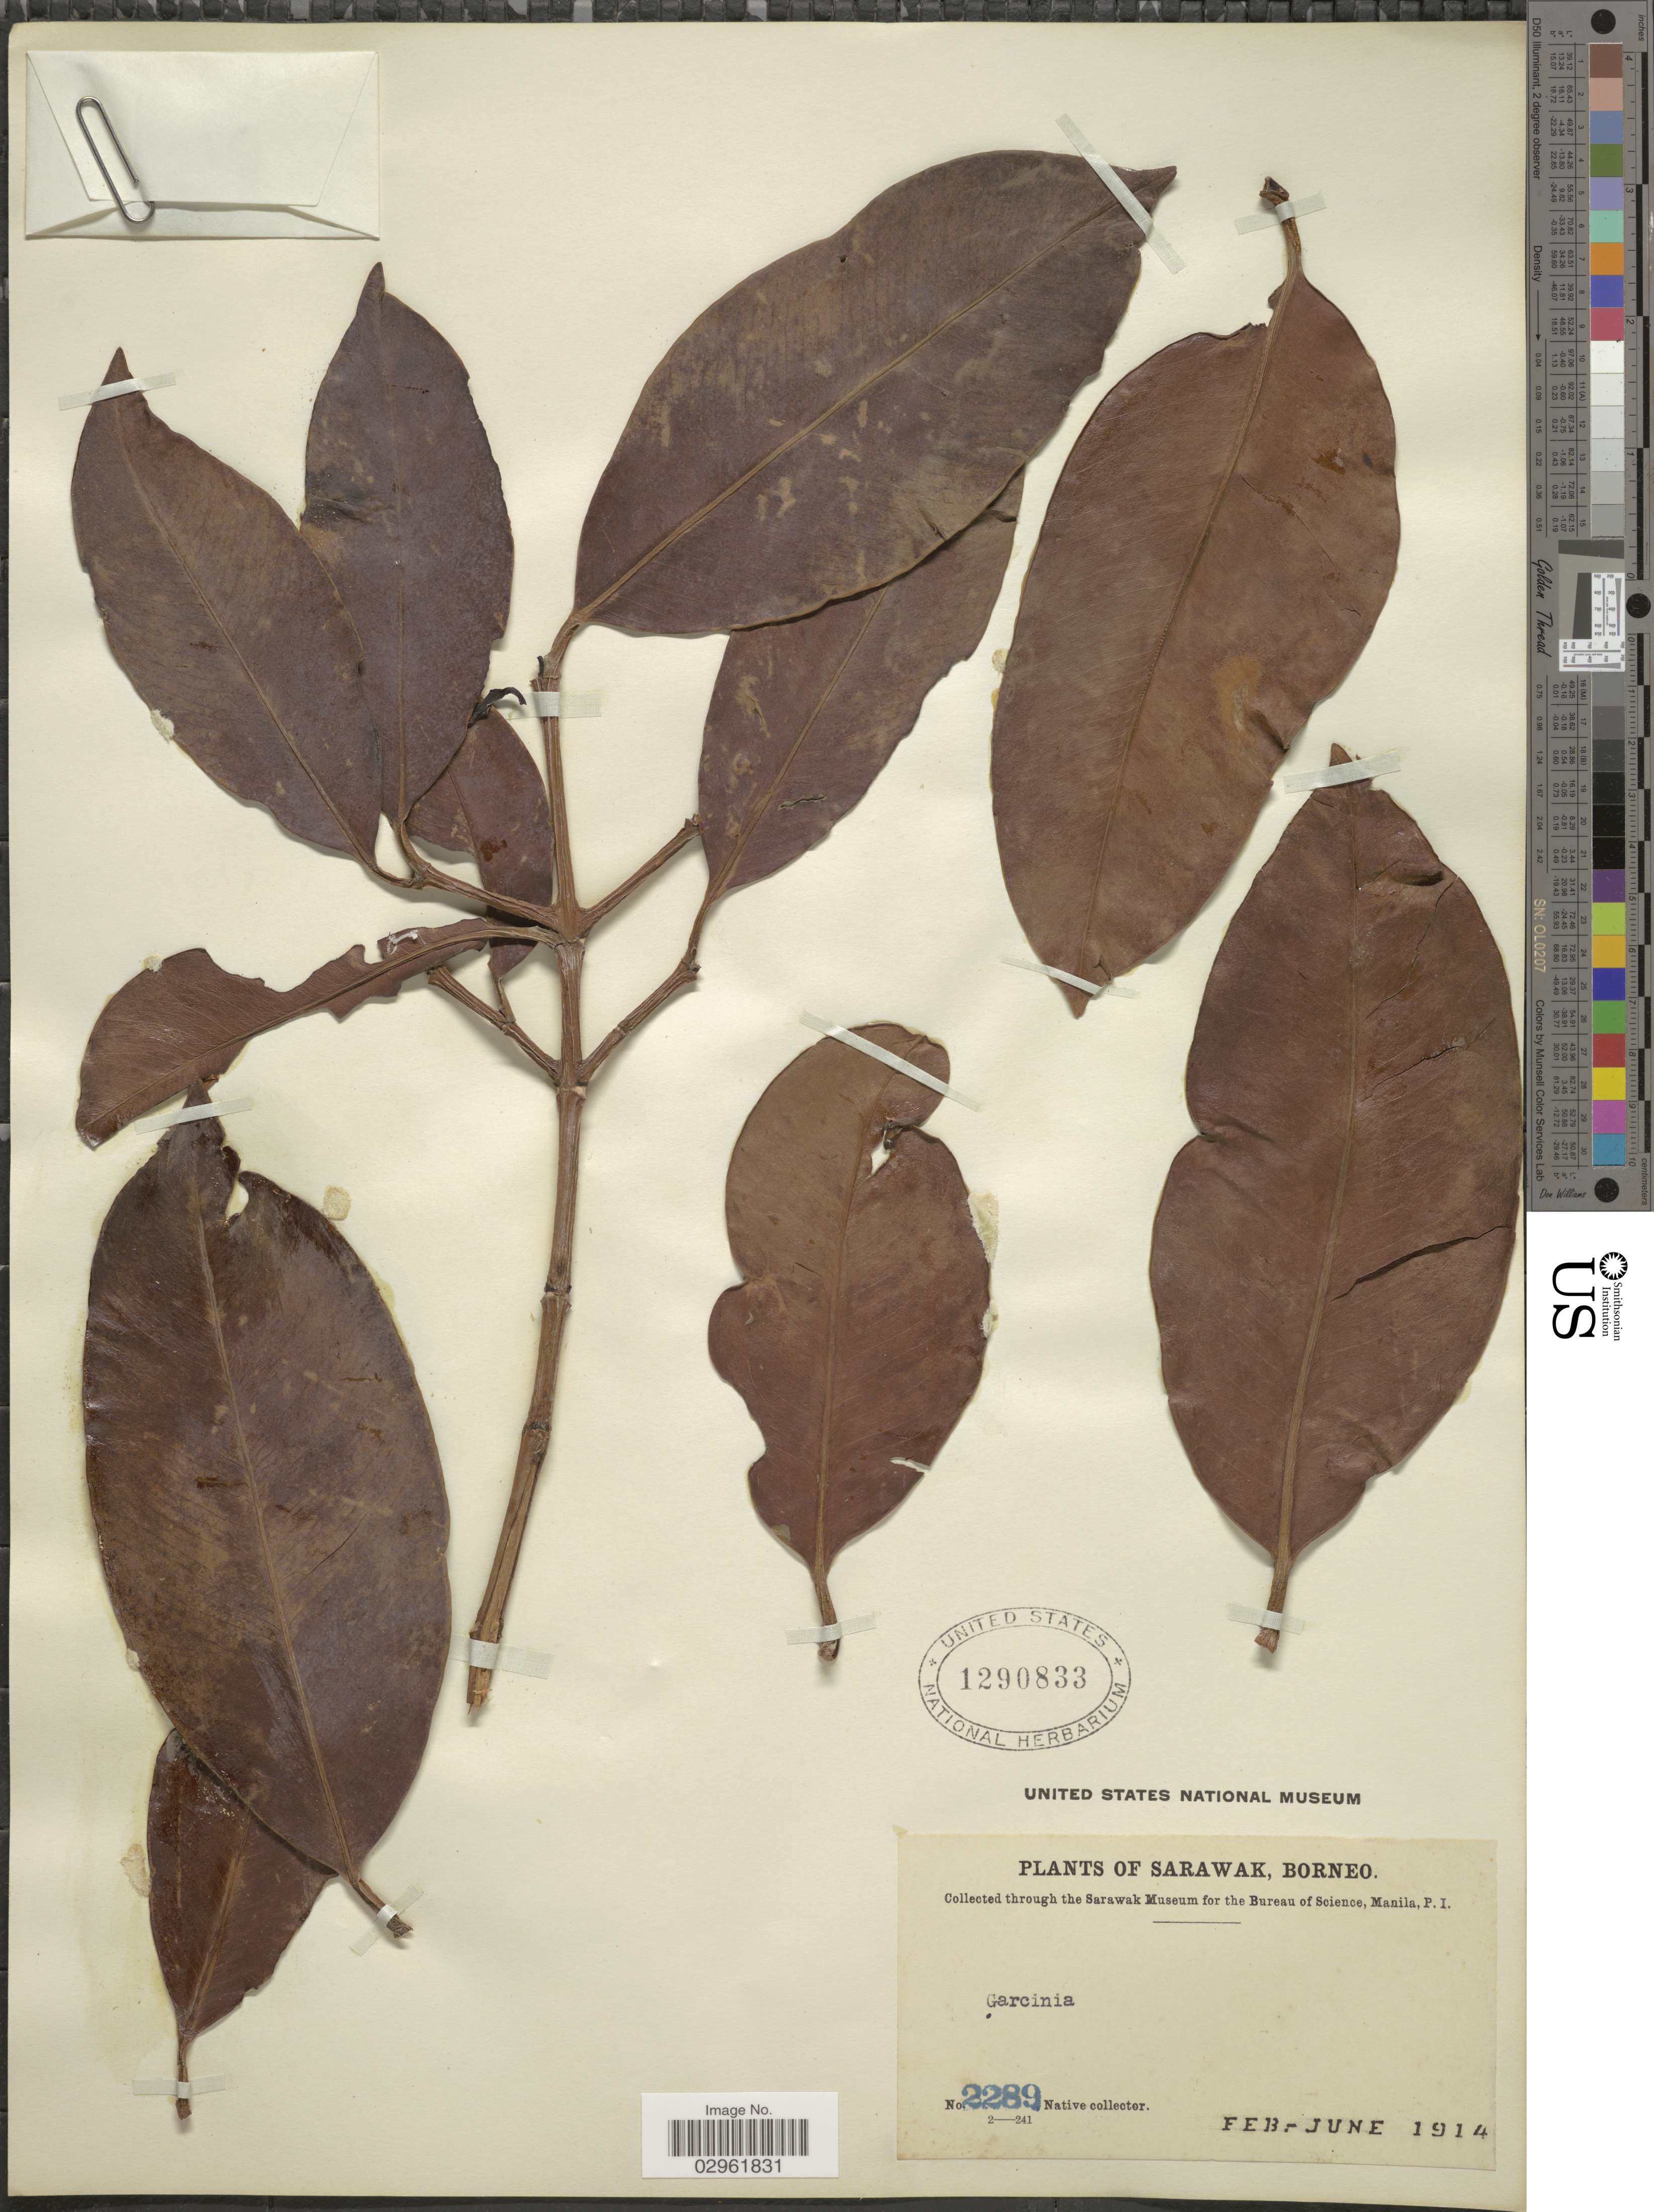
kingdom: Plantae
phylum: Tracheophyta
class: Magnoliopsida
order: Malpighiales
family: Clusiaceae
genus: Garcinia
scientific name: Garcinia sp.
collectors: Native collector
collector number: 2289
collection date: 1914-02/1914-06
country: Malaysia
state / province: Sarawak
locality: Borneo.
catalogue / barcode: US 1290833